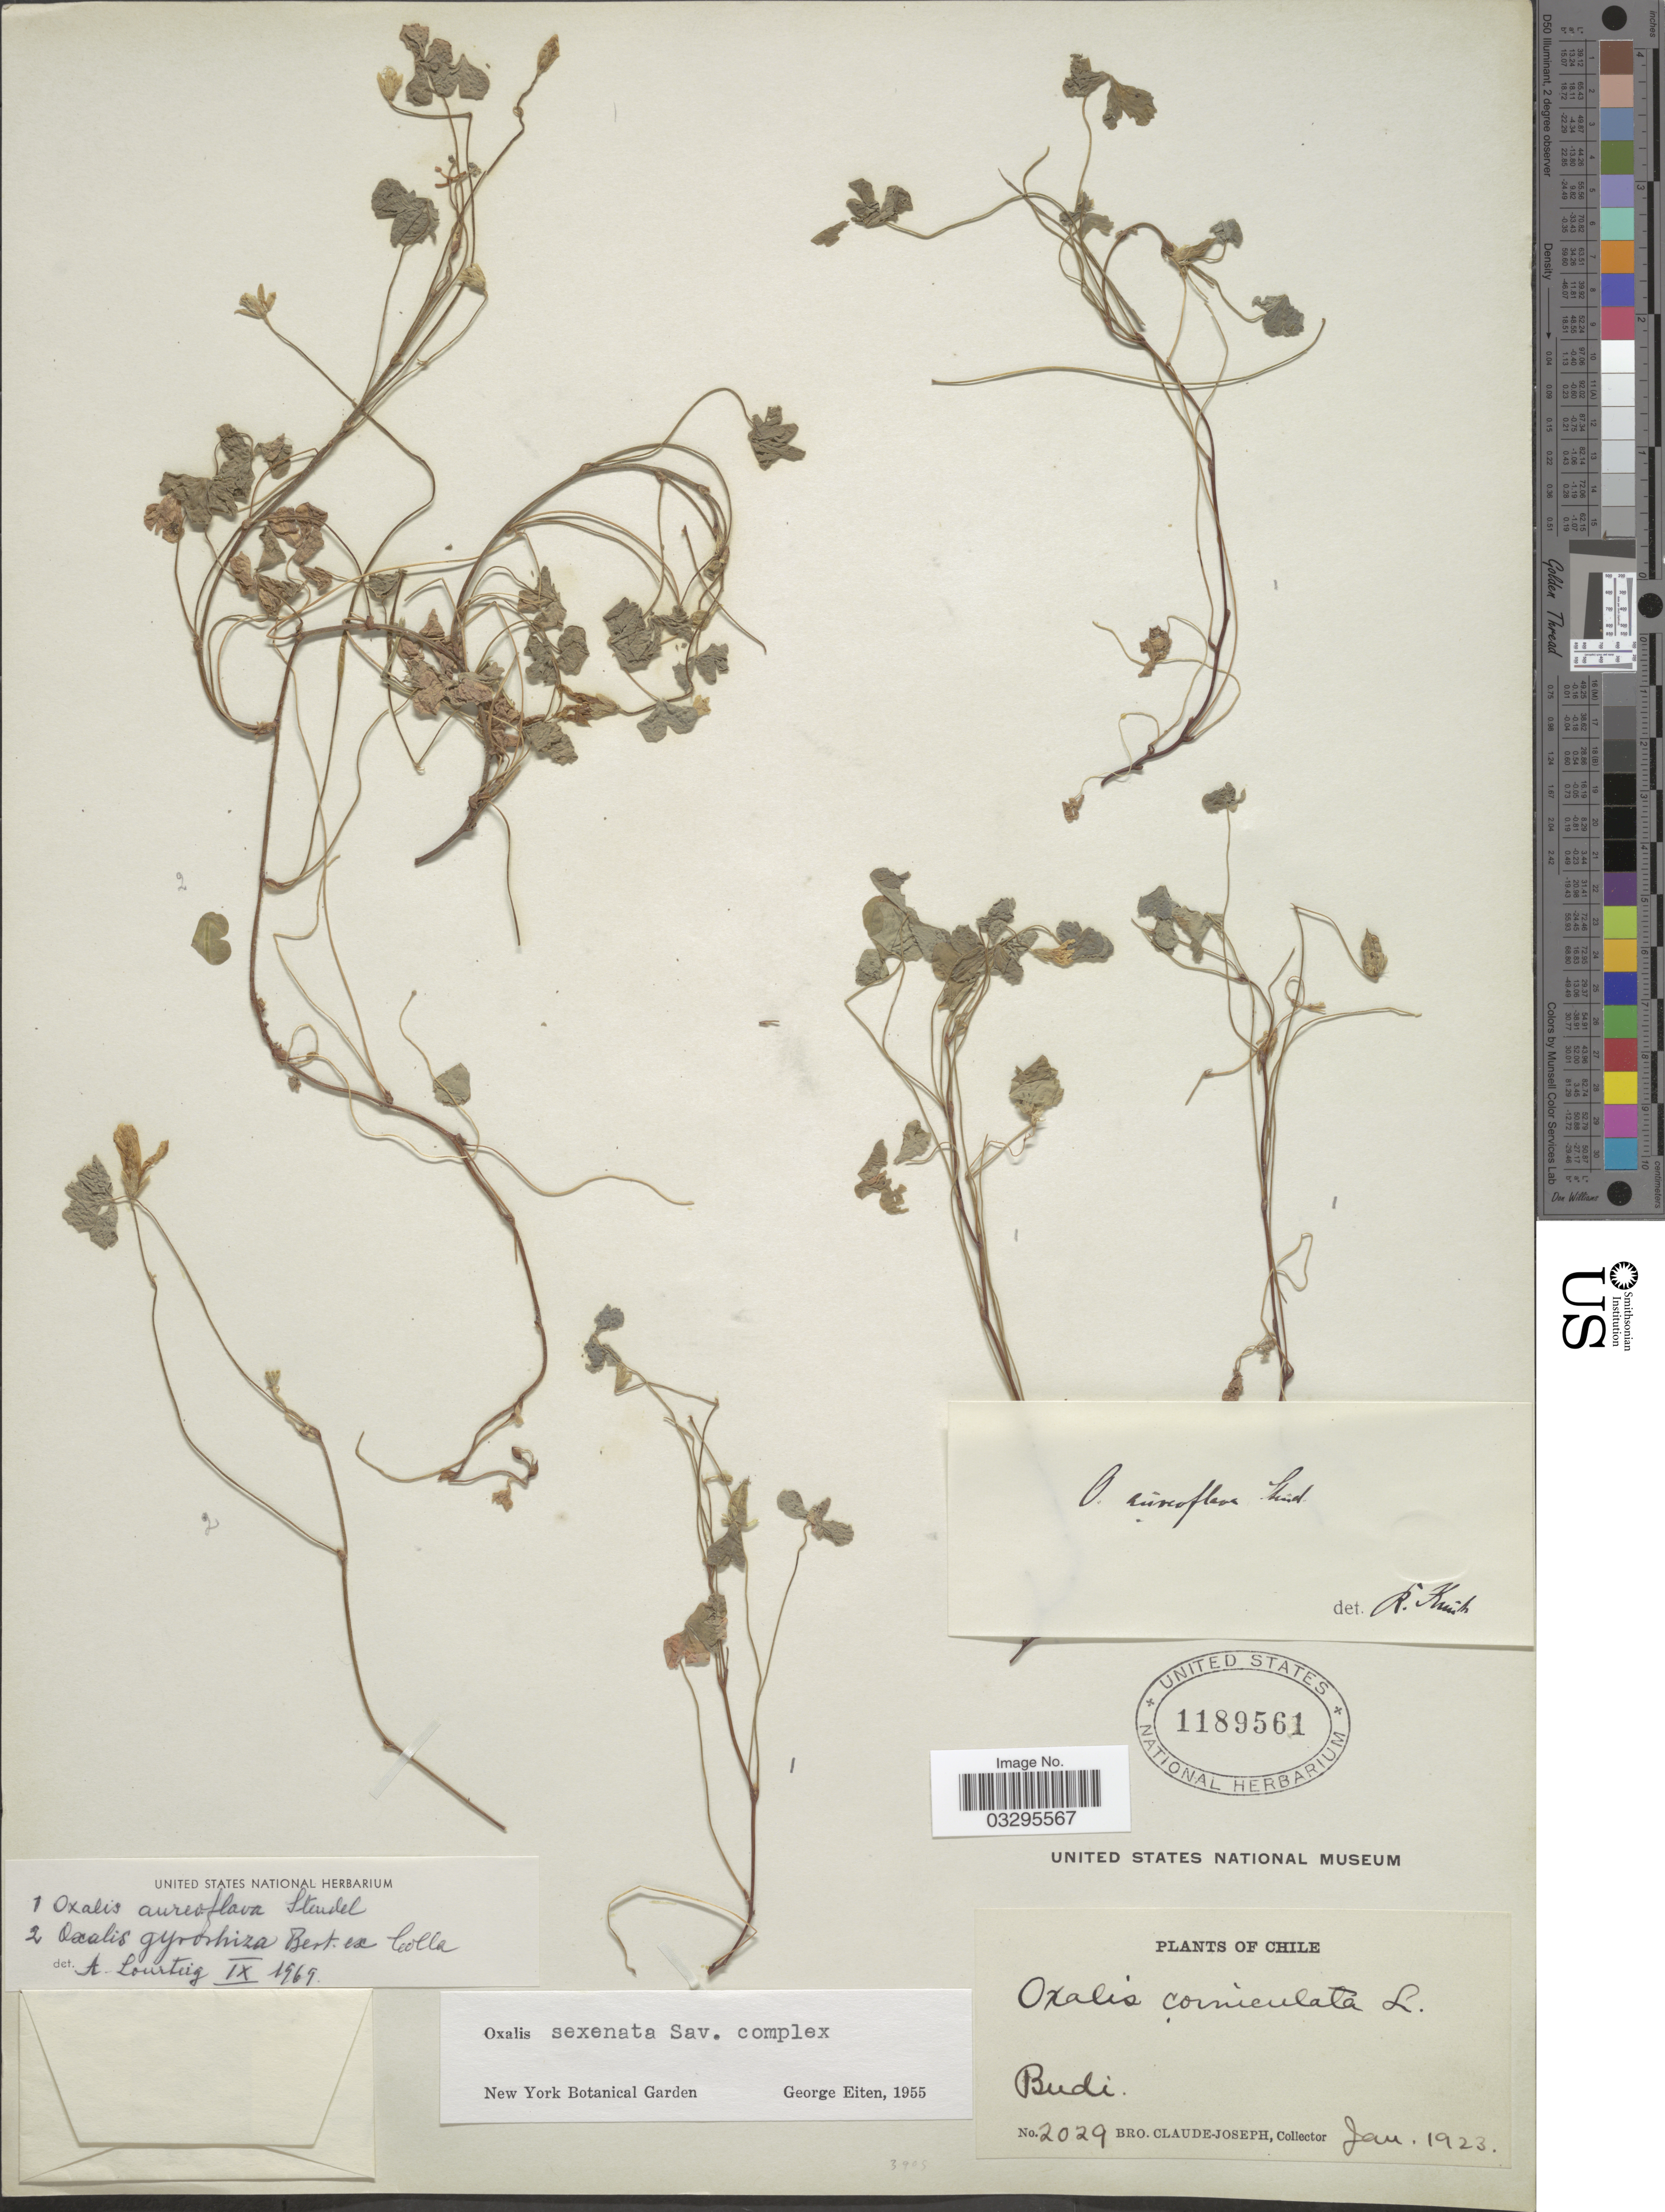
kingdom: Plantae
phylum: Tracheophyta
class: Magnoliopsida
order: Oxalidales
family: Oxalidaceae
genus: Oxalis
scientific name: Oxalis gyrorhiza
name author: Bertero ex Colla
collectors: Bro. Claude-Joseph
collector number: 2029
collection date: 1923-01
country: Chile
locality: Budi.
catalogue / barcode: US 1189561